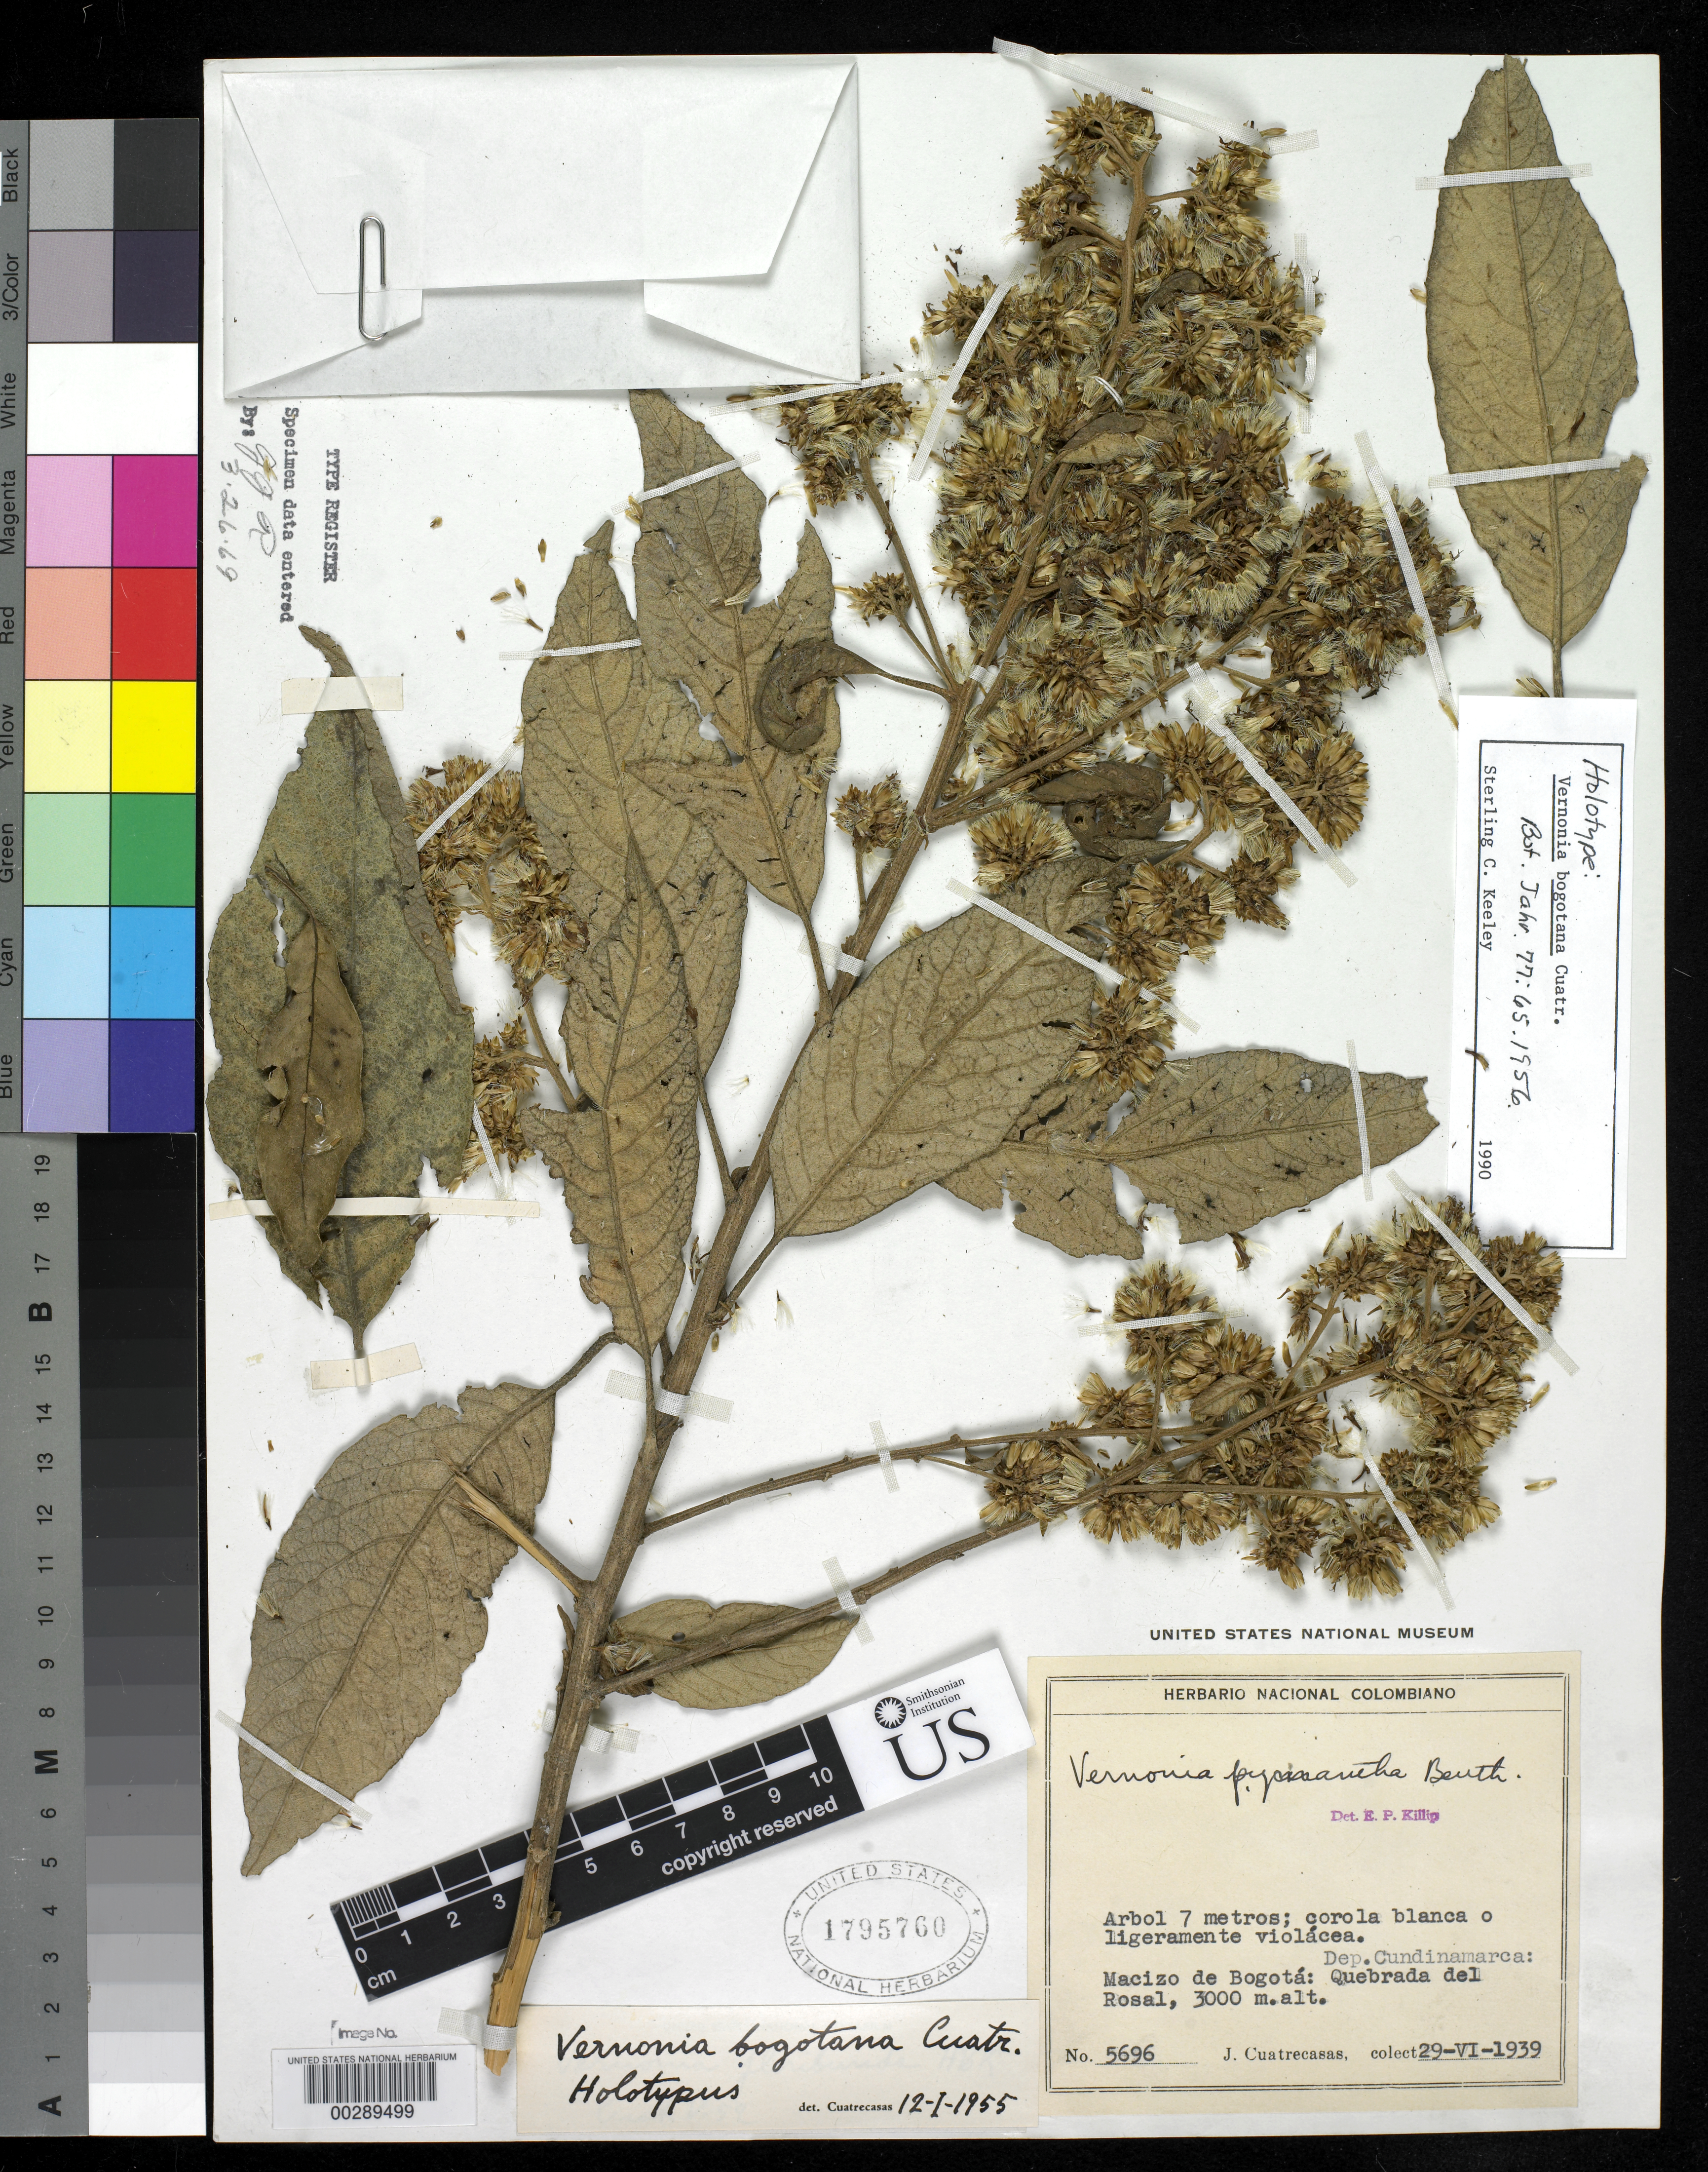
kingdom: Plantae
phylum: Tracheophyta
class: Magnoliopsida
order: Asterales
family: Asteraceae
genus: Vernonia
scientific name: Vernonia bogotana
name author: Cuatrec.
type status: Holotype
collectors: J. Cuatrecasas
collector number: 5696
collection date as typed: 29 Jun 1939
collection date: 1939-06-29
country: Colombia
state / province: Cundinamarca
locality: Macizo de Bogota.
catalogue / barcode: US 1795760